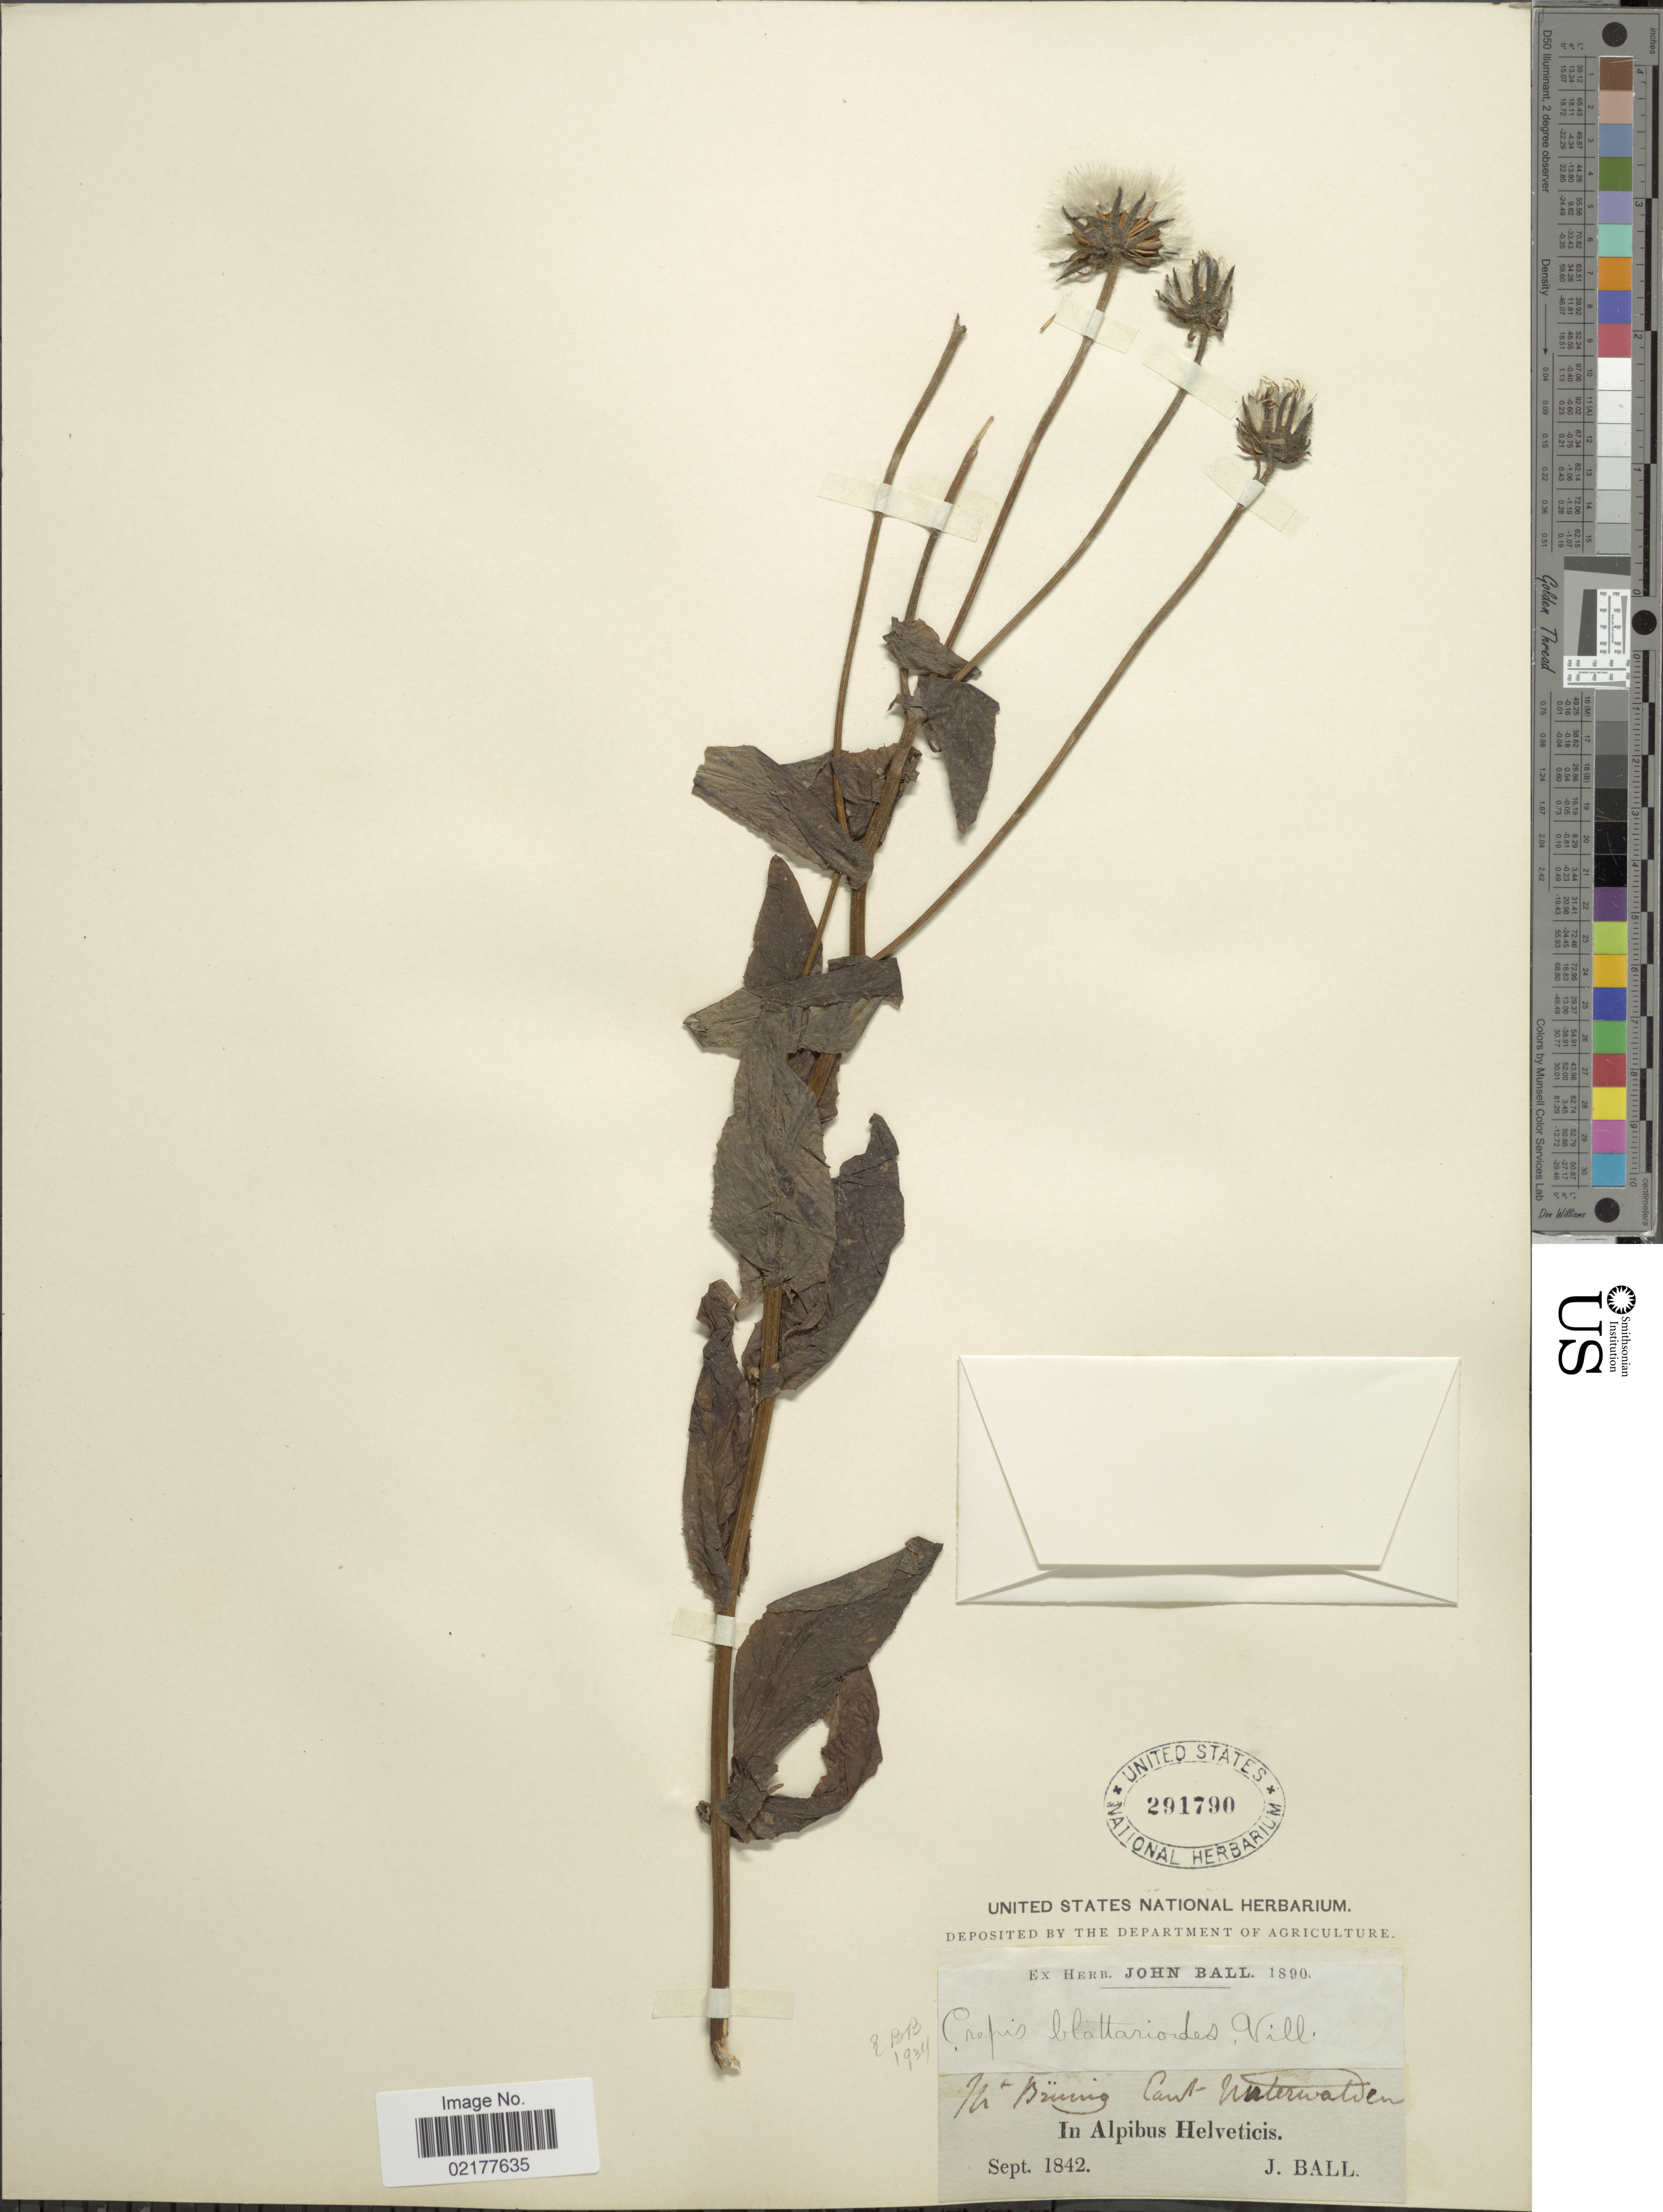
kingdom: Plantae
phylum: Tracheophyta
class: Magnoliopsida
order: Asterales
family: Asteraceae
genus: Crepis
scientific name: Crepis pyrenaica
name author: (L.) Greuter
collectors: J. Ball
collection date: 1842-09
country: Switzerland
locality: In Alpibus Helveticis. In Brünig, canton Unterwalden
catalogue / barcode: US 291790